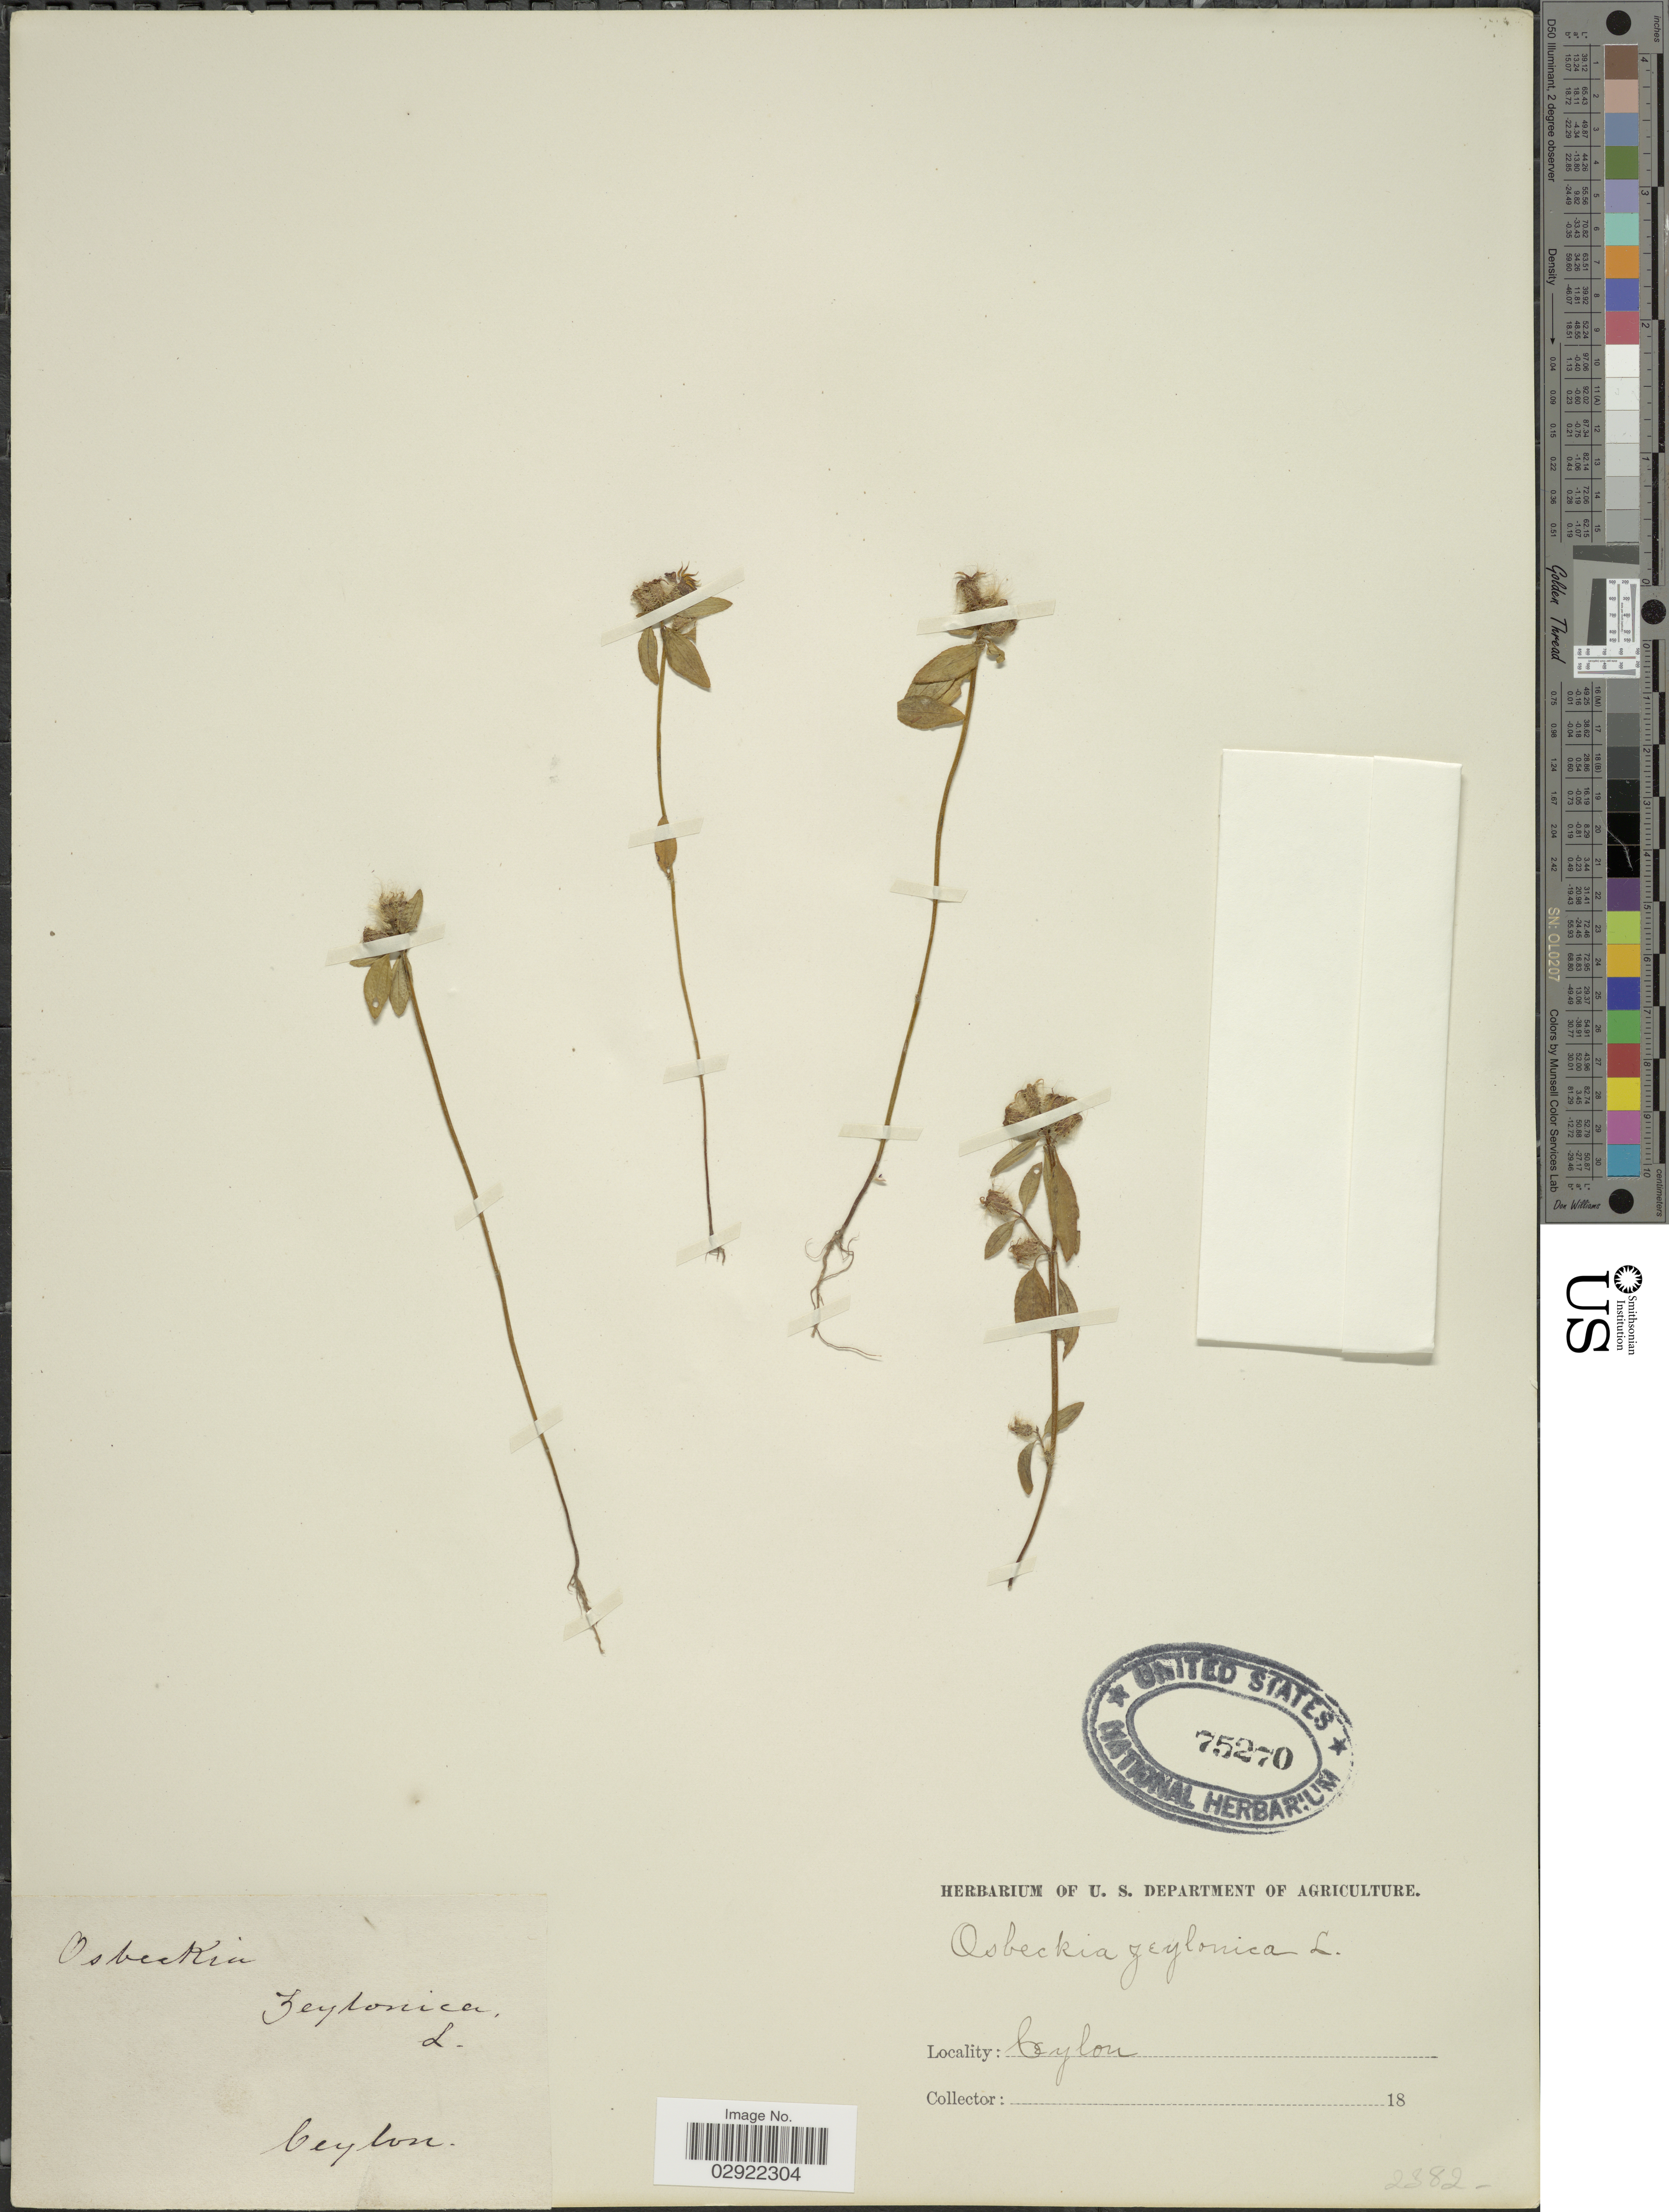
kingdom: Plantae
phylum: Tracheophyta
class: Magnoliopsida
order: Myrtales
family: Melastomataceae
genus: Osbeckia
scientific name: Osbeckia zeylanica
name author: Steud. ex Naudin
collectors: ex herb. U. S. Department of Agriculture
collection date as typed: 18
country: Sri Lanka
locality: Ceylon.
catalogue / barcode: US 75270